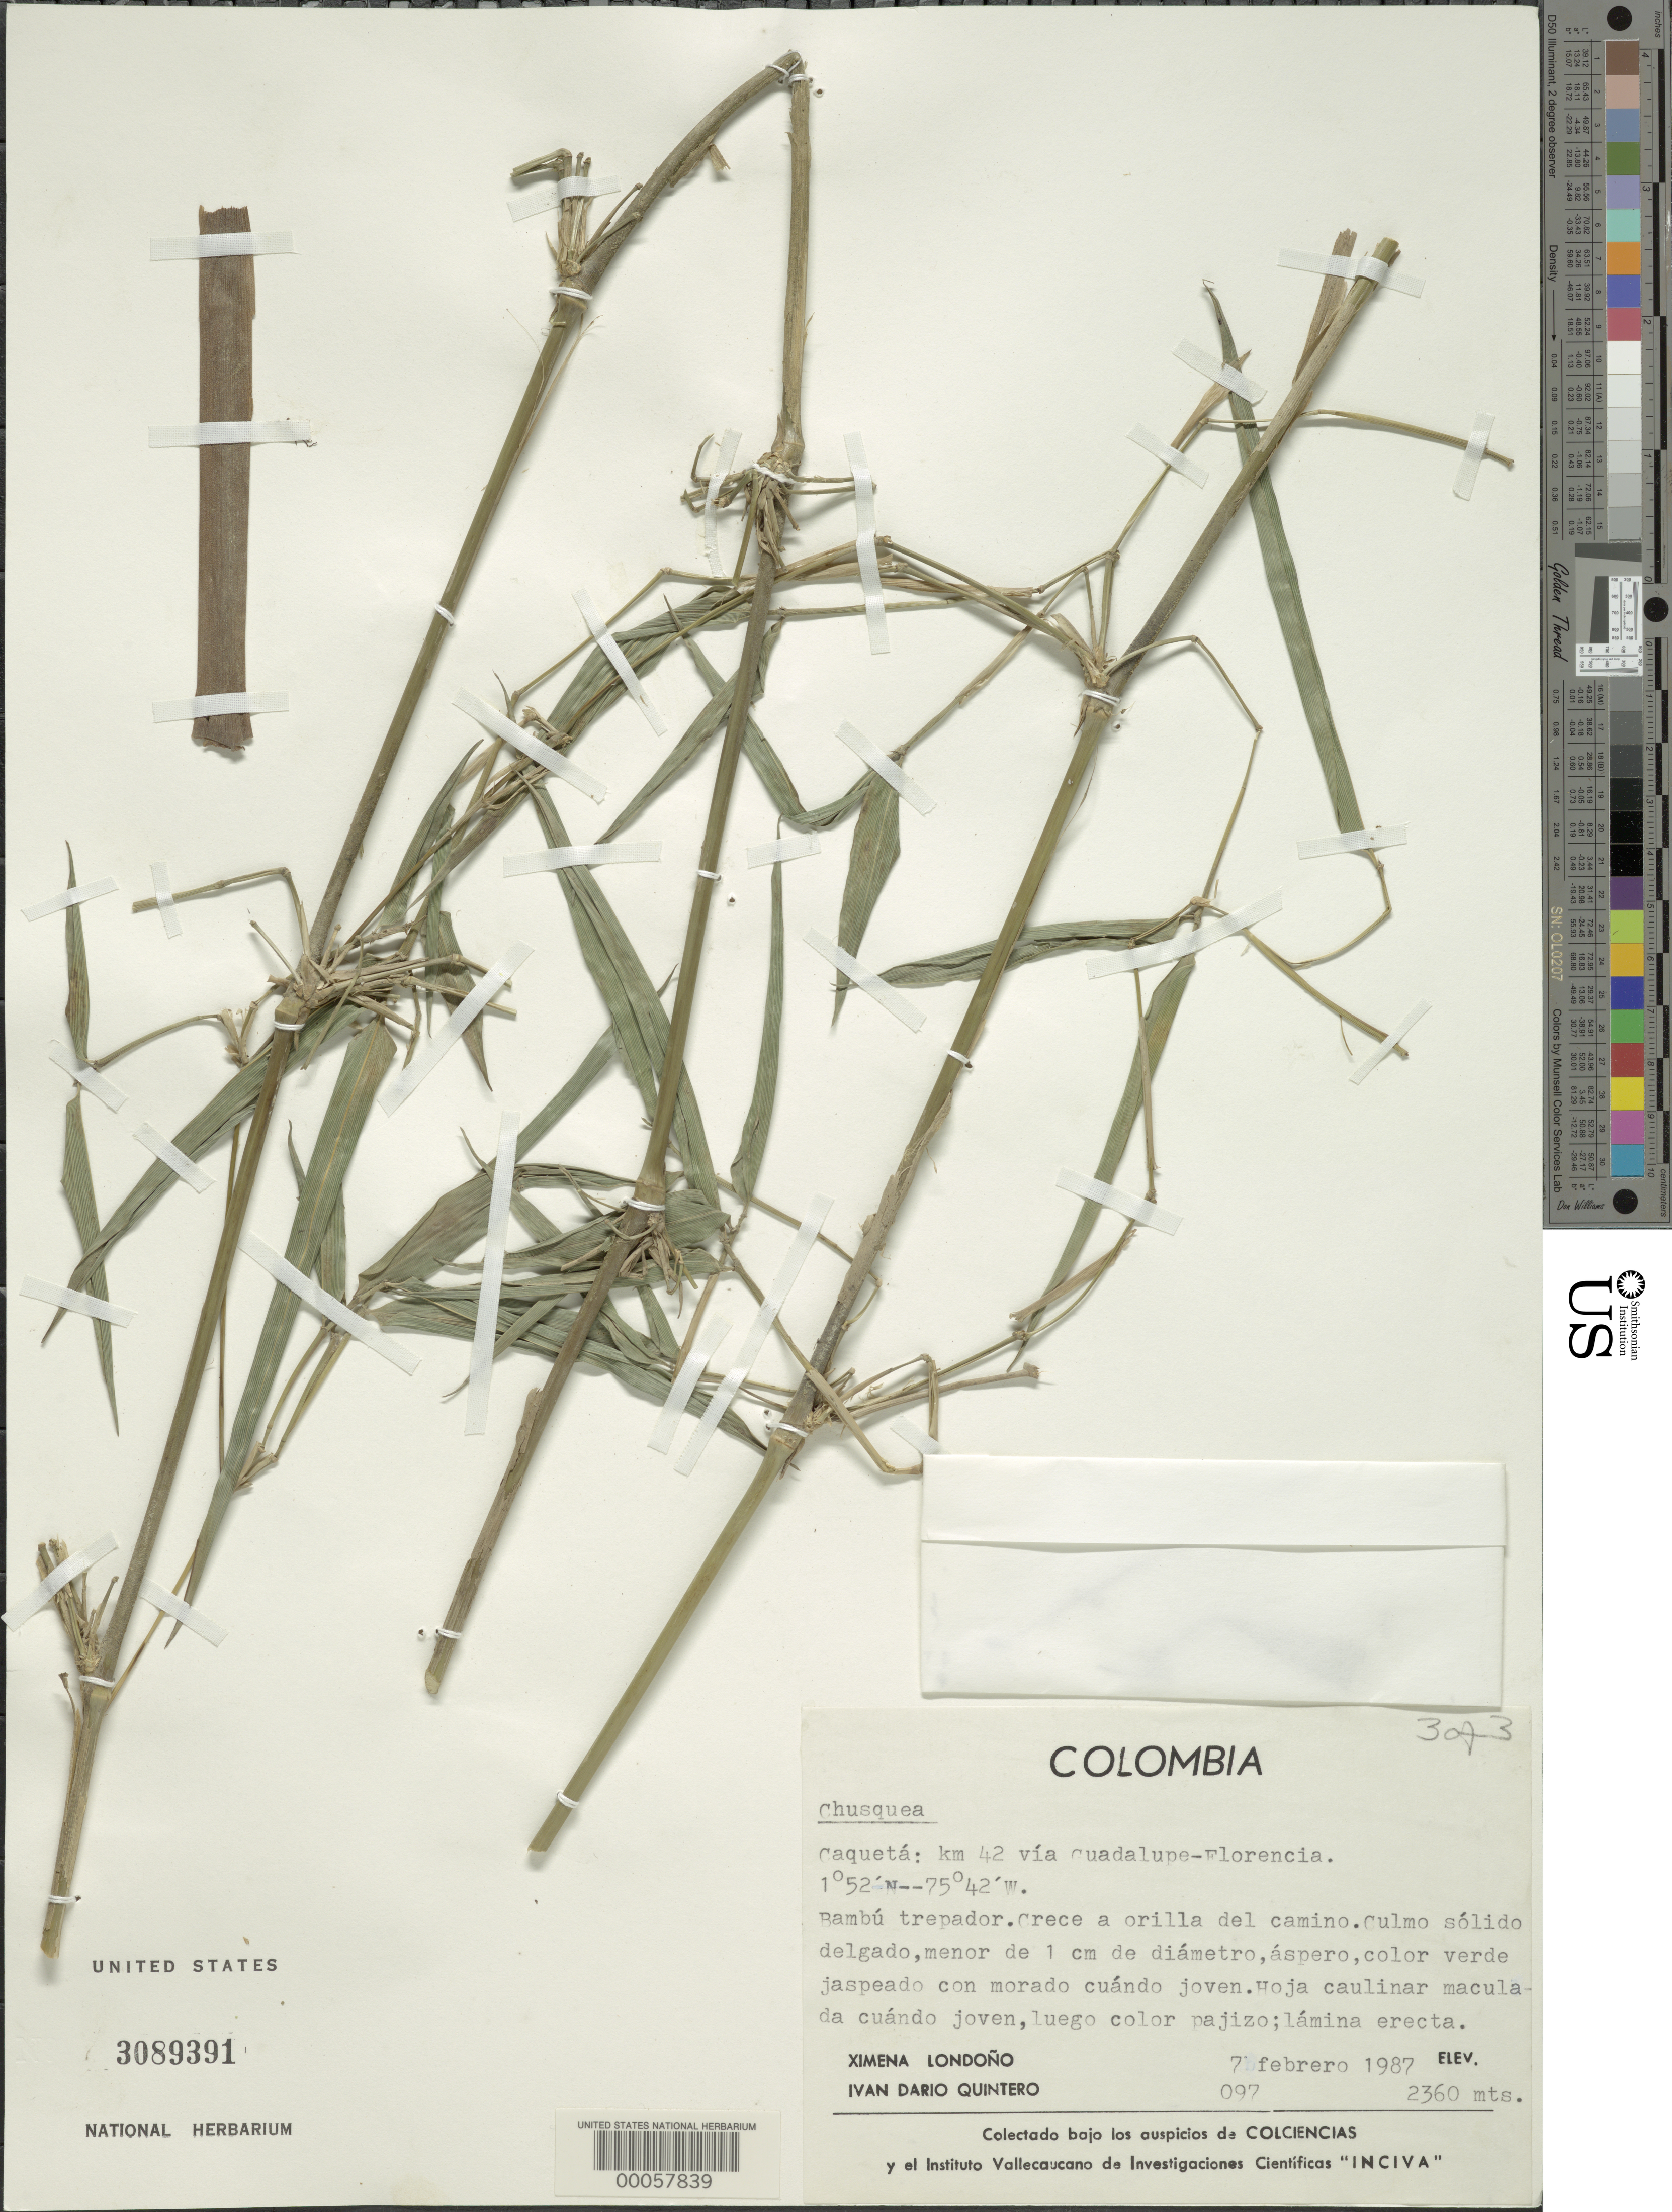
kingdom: Plantae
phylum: Tracheophyta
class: Liliopsida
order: Poales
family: Poaceae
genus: Chusquea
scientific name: Chusquea sp.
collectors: X. Londoño & I. Quintero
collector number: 097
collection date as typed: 07 Feb 1987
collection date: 1987-02-07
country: Colombia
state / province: Caquetá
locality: Km 42 of the Guadalupe-Florencia road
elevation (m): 2360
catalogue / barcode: US 3089391